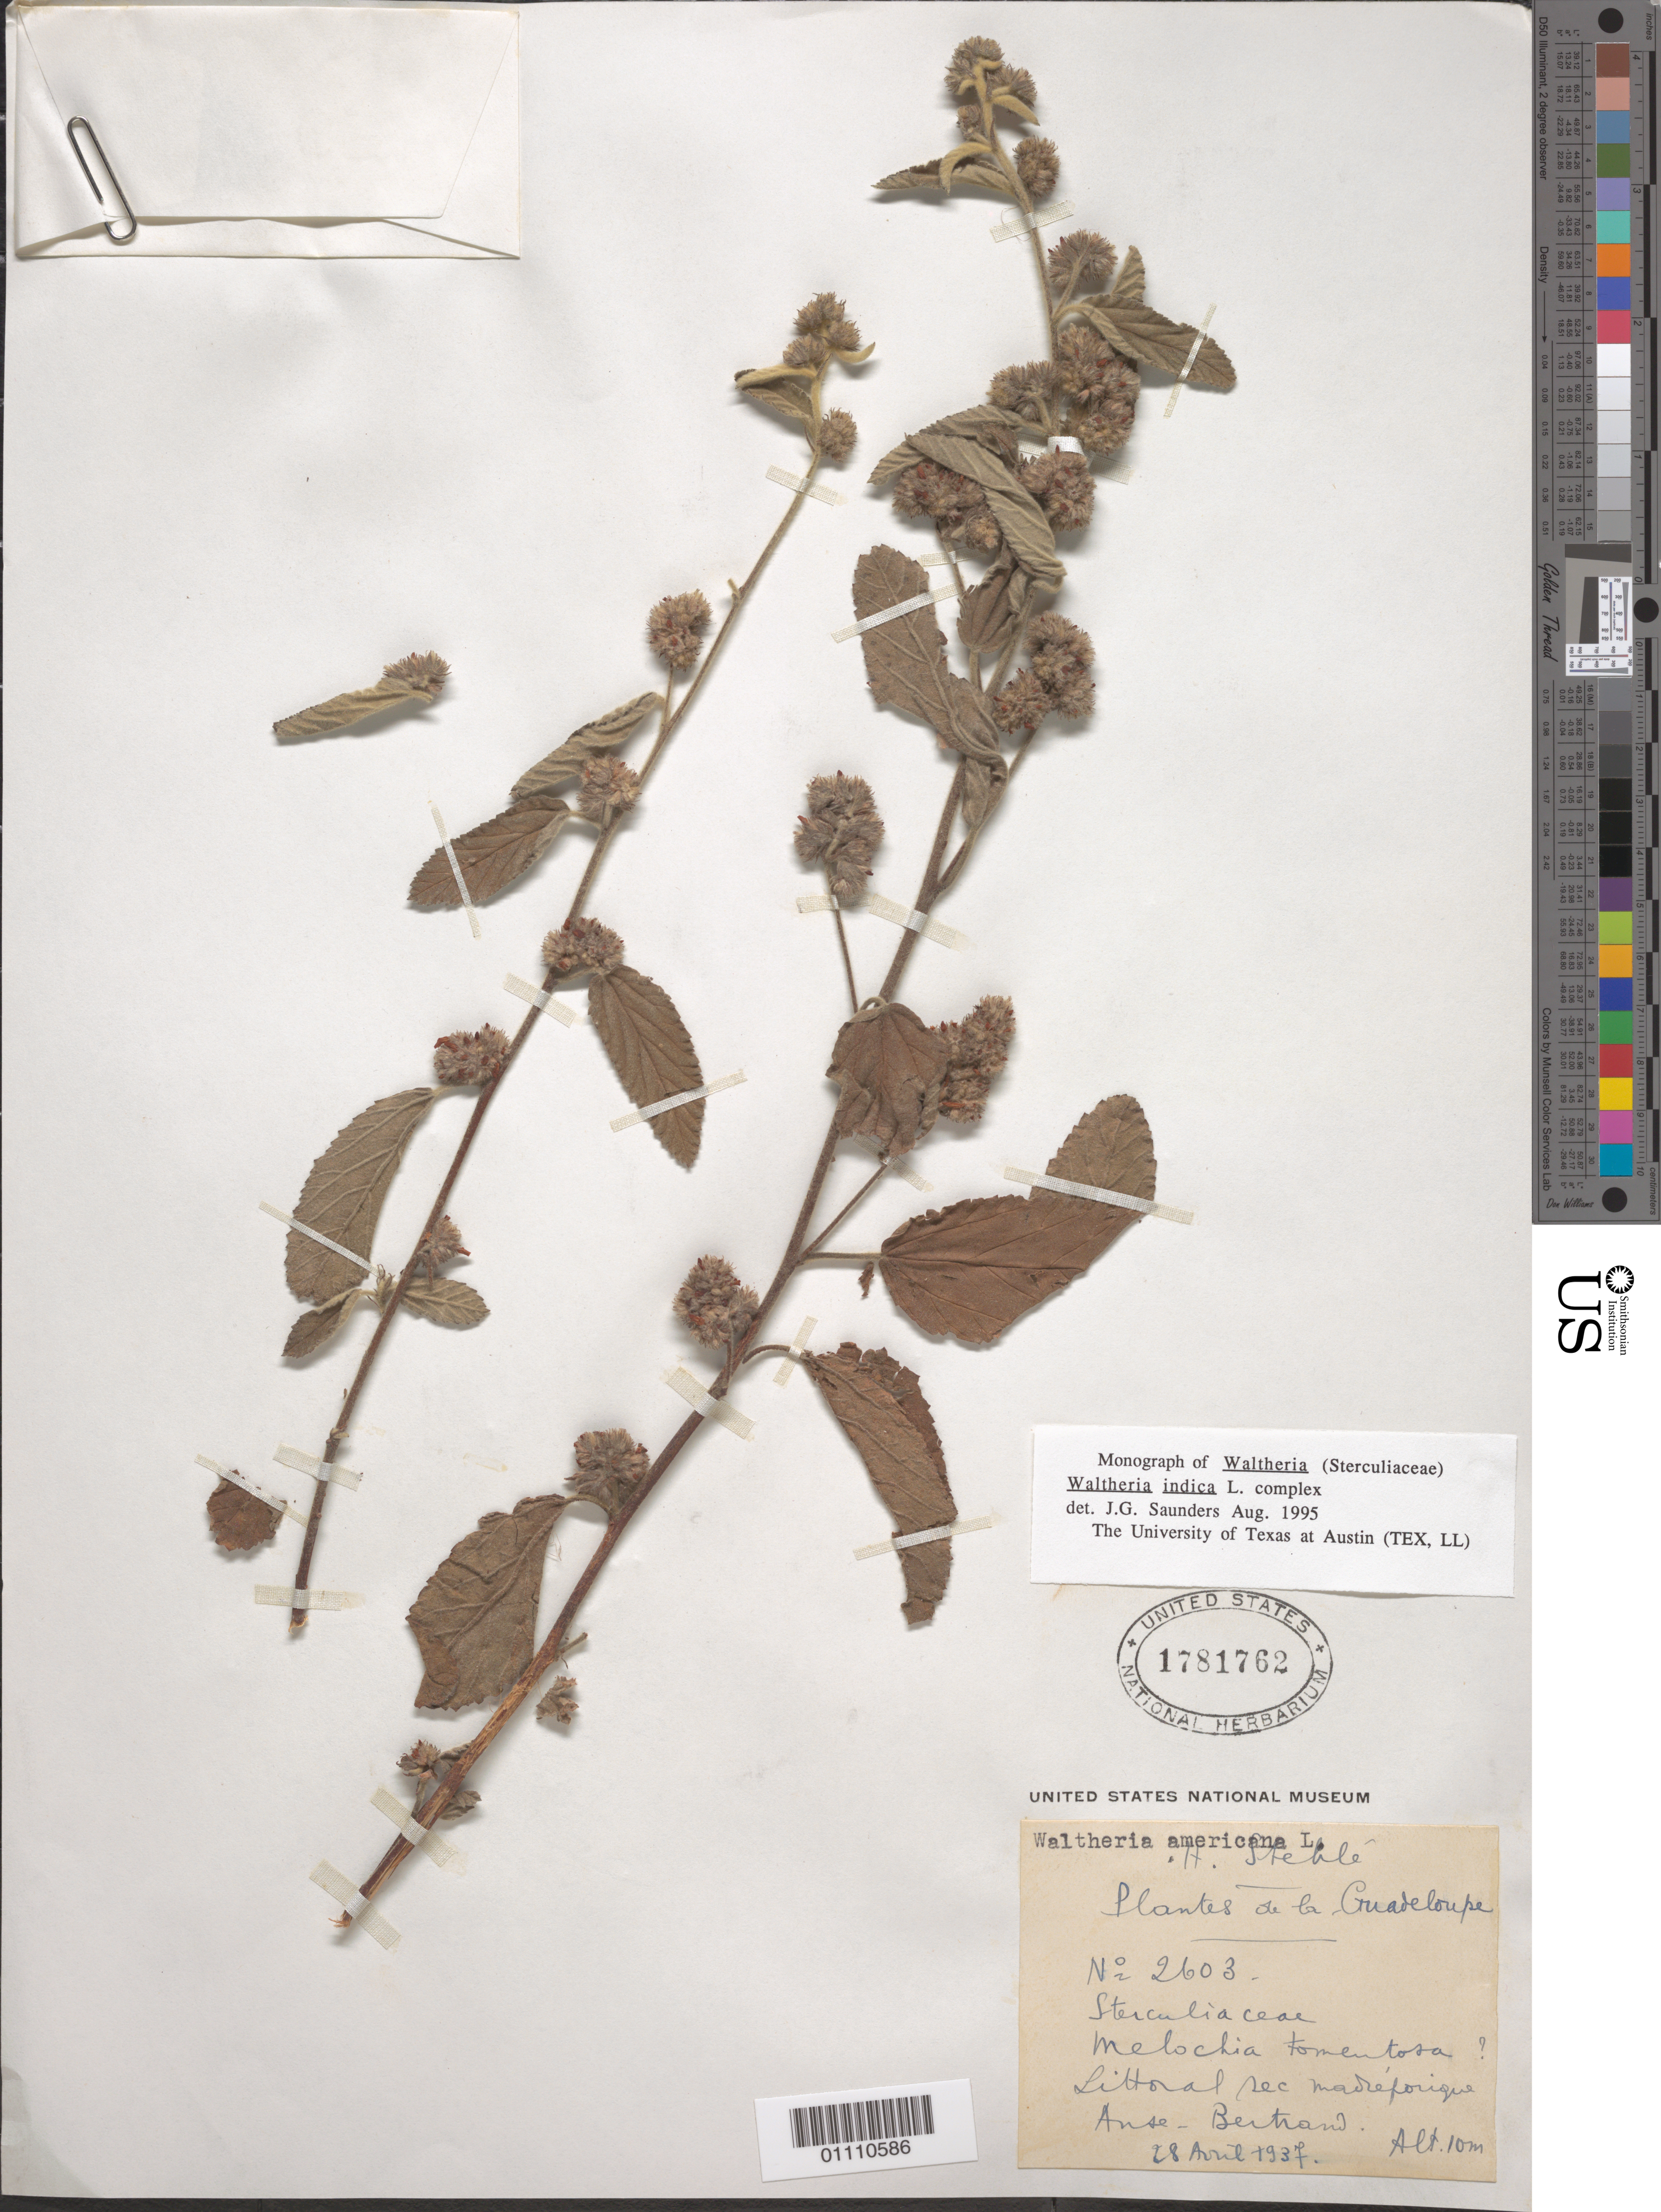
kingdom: Plantae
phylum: Tracheophyta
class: Magnoliopsida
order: Malvales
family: Malvaceae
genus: Waltheria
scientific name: Waltheria indica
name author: L.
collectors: H. Stehlé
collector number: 2603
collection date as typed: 28 Apr 1937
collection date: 1937-04-28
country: Guadeloupe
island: Grande Terre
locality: Anse-Bertrand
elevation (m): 10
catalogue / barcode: US 1781762